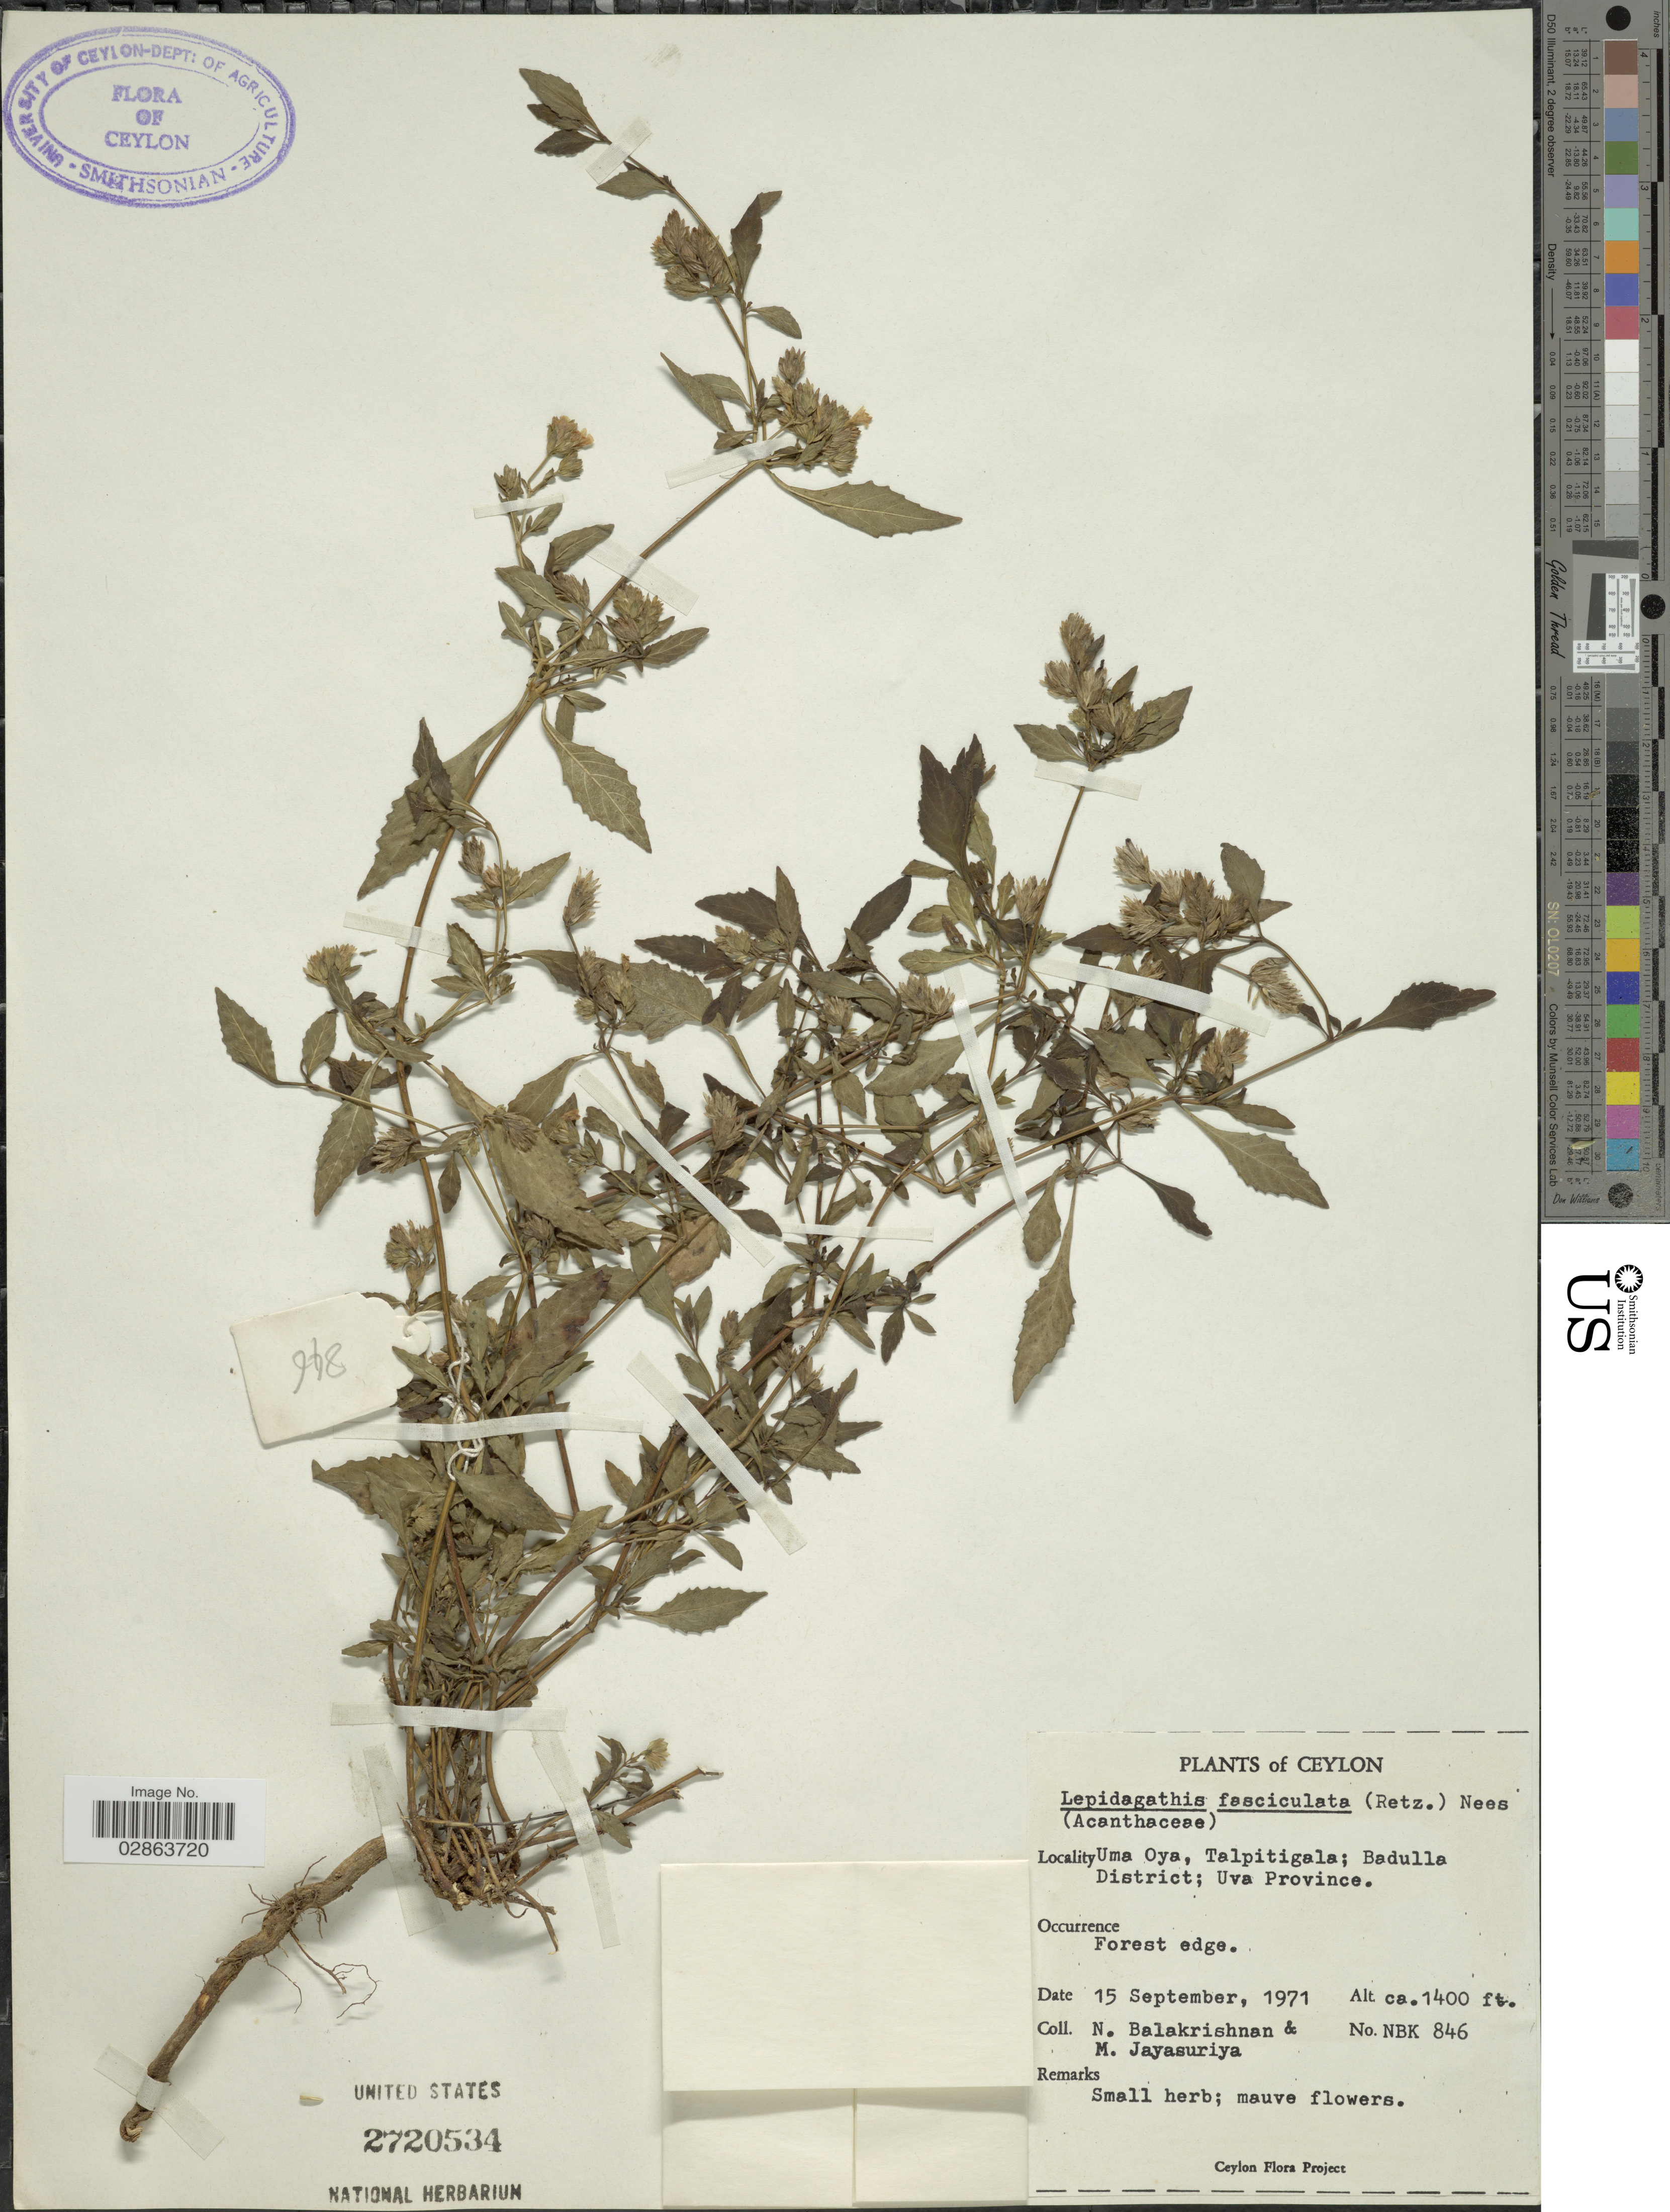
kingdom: Plantae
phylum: Tracheophyta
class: Magnoliopsida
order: Lamiales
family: Acanthaceae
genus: Lepidagathis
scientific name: Lepidagathis fasciculata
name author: (Retz.) Nees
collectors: N. Balakrishnan & M. Jayasuriya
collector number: NBK846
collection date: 1971-09-15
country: Sri Lanka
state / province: Uva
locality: Ceylon. Uma Oya, Talpitigala; Badulla District; Uva Province.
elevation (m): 427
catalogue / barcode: US 2720534